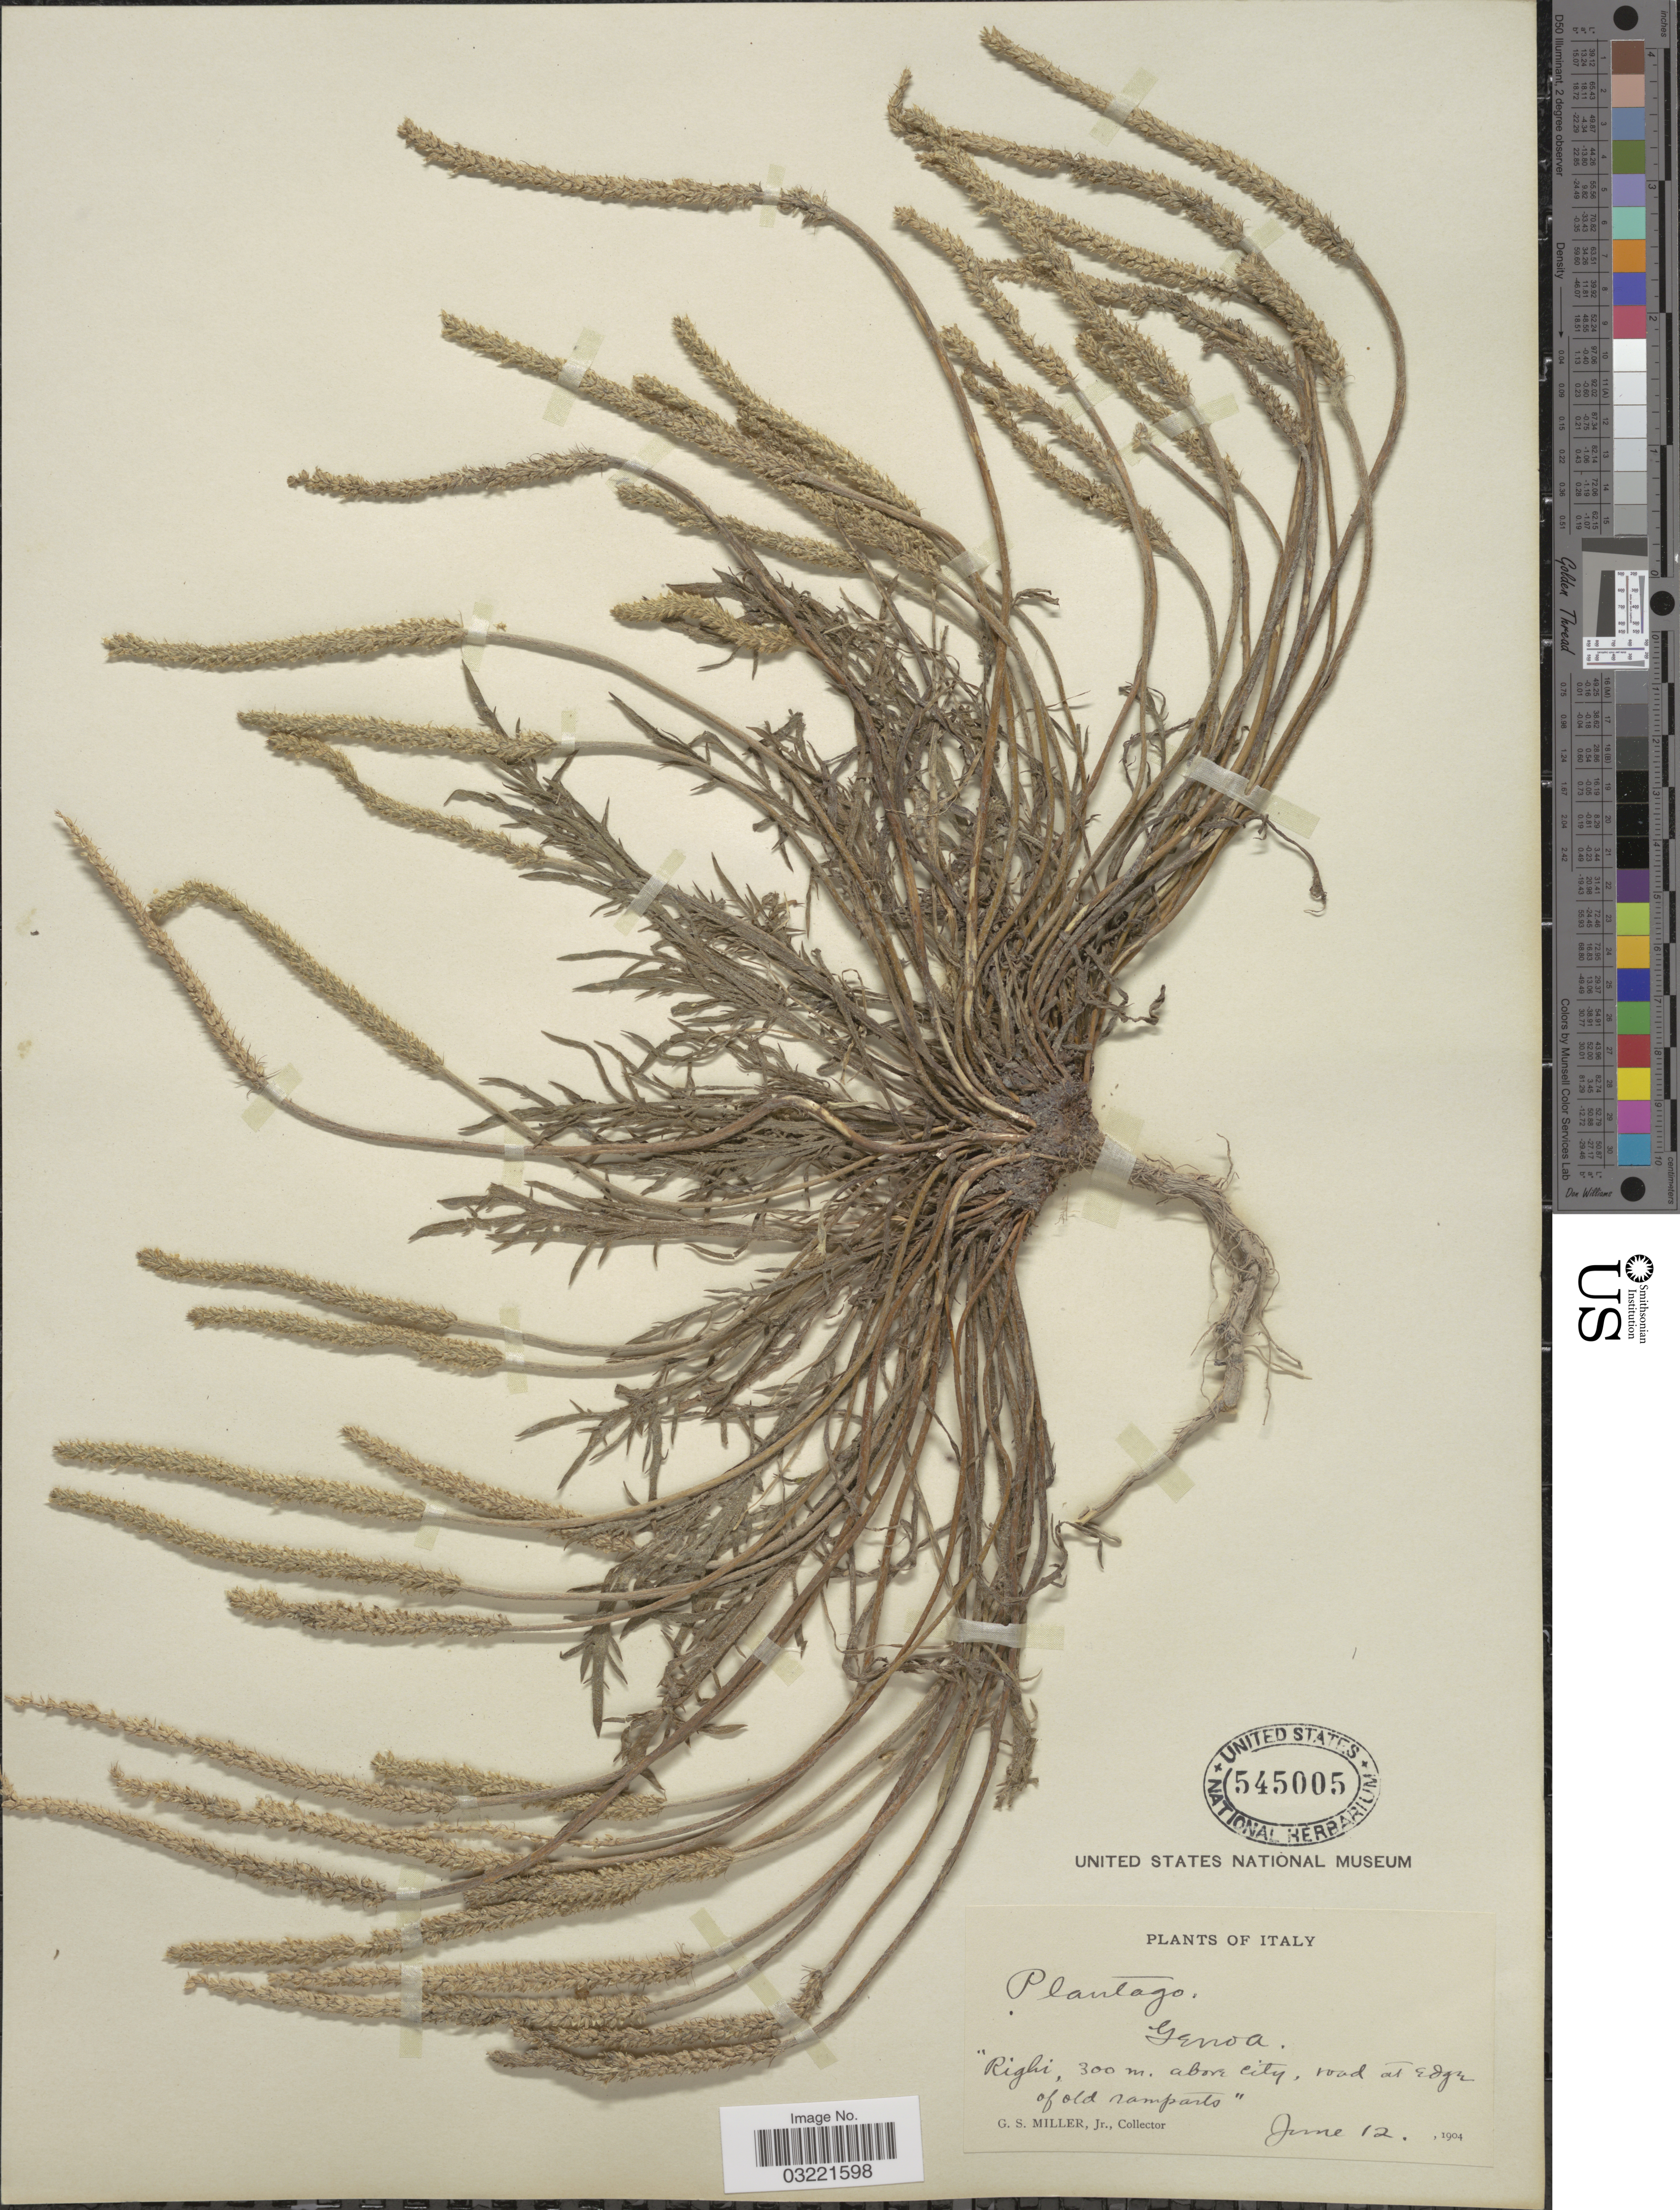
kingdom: Plantae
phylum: Tracheophyta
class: Magnoliopsida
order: Lamiales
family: Plantaginaceae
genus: Plantago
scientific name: Plantago coronopus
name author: L.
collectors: G. S. Miller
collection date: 1904-06-12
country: Italy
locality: Genoa. Righi.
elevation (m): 300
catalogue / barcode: US 545005